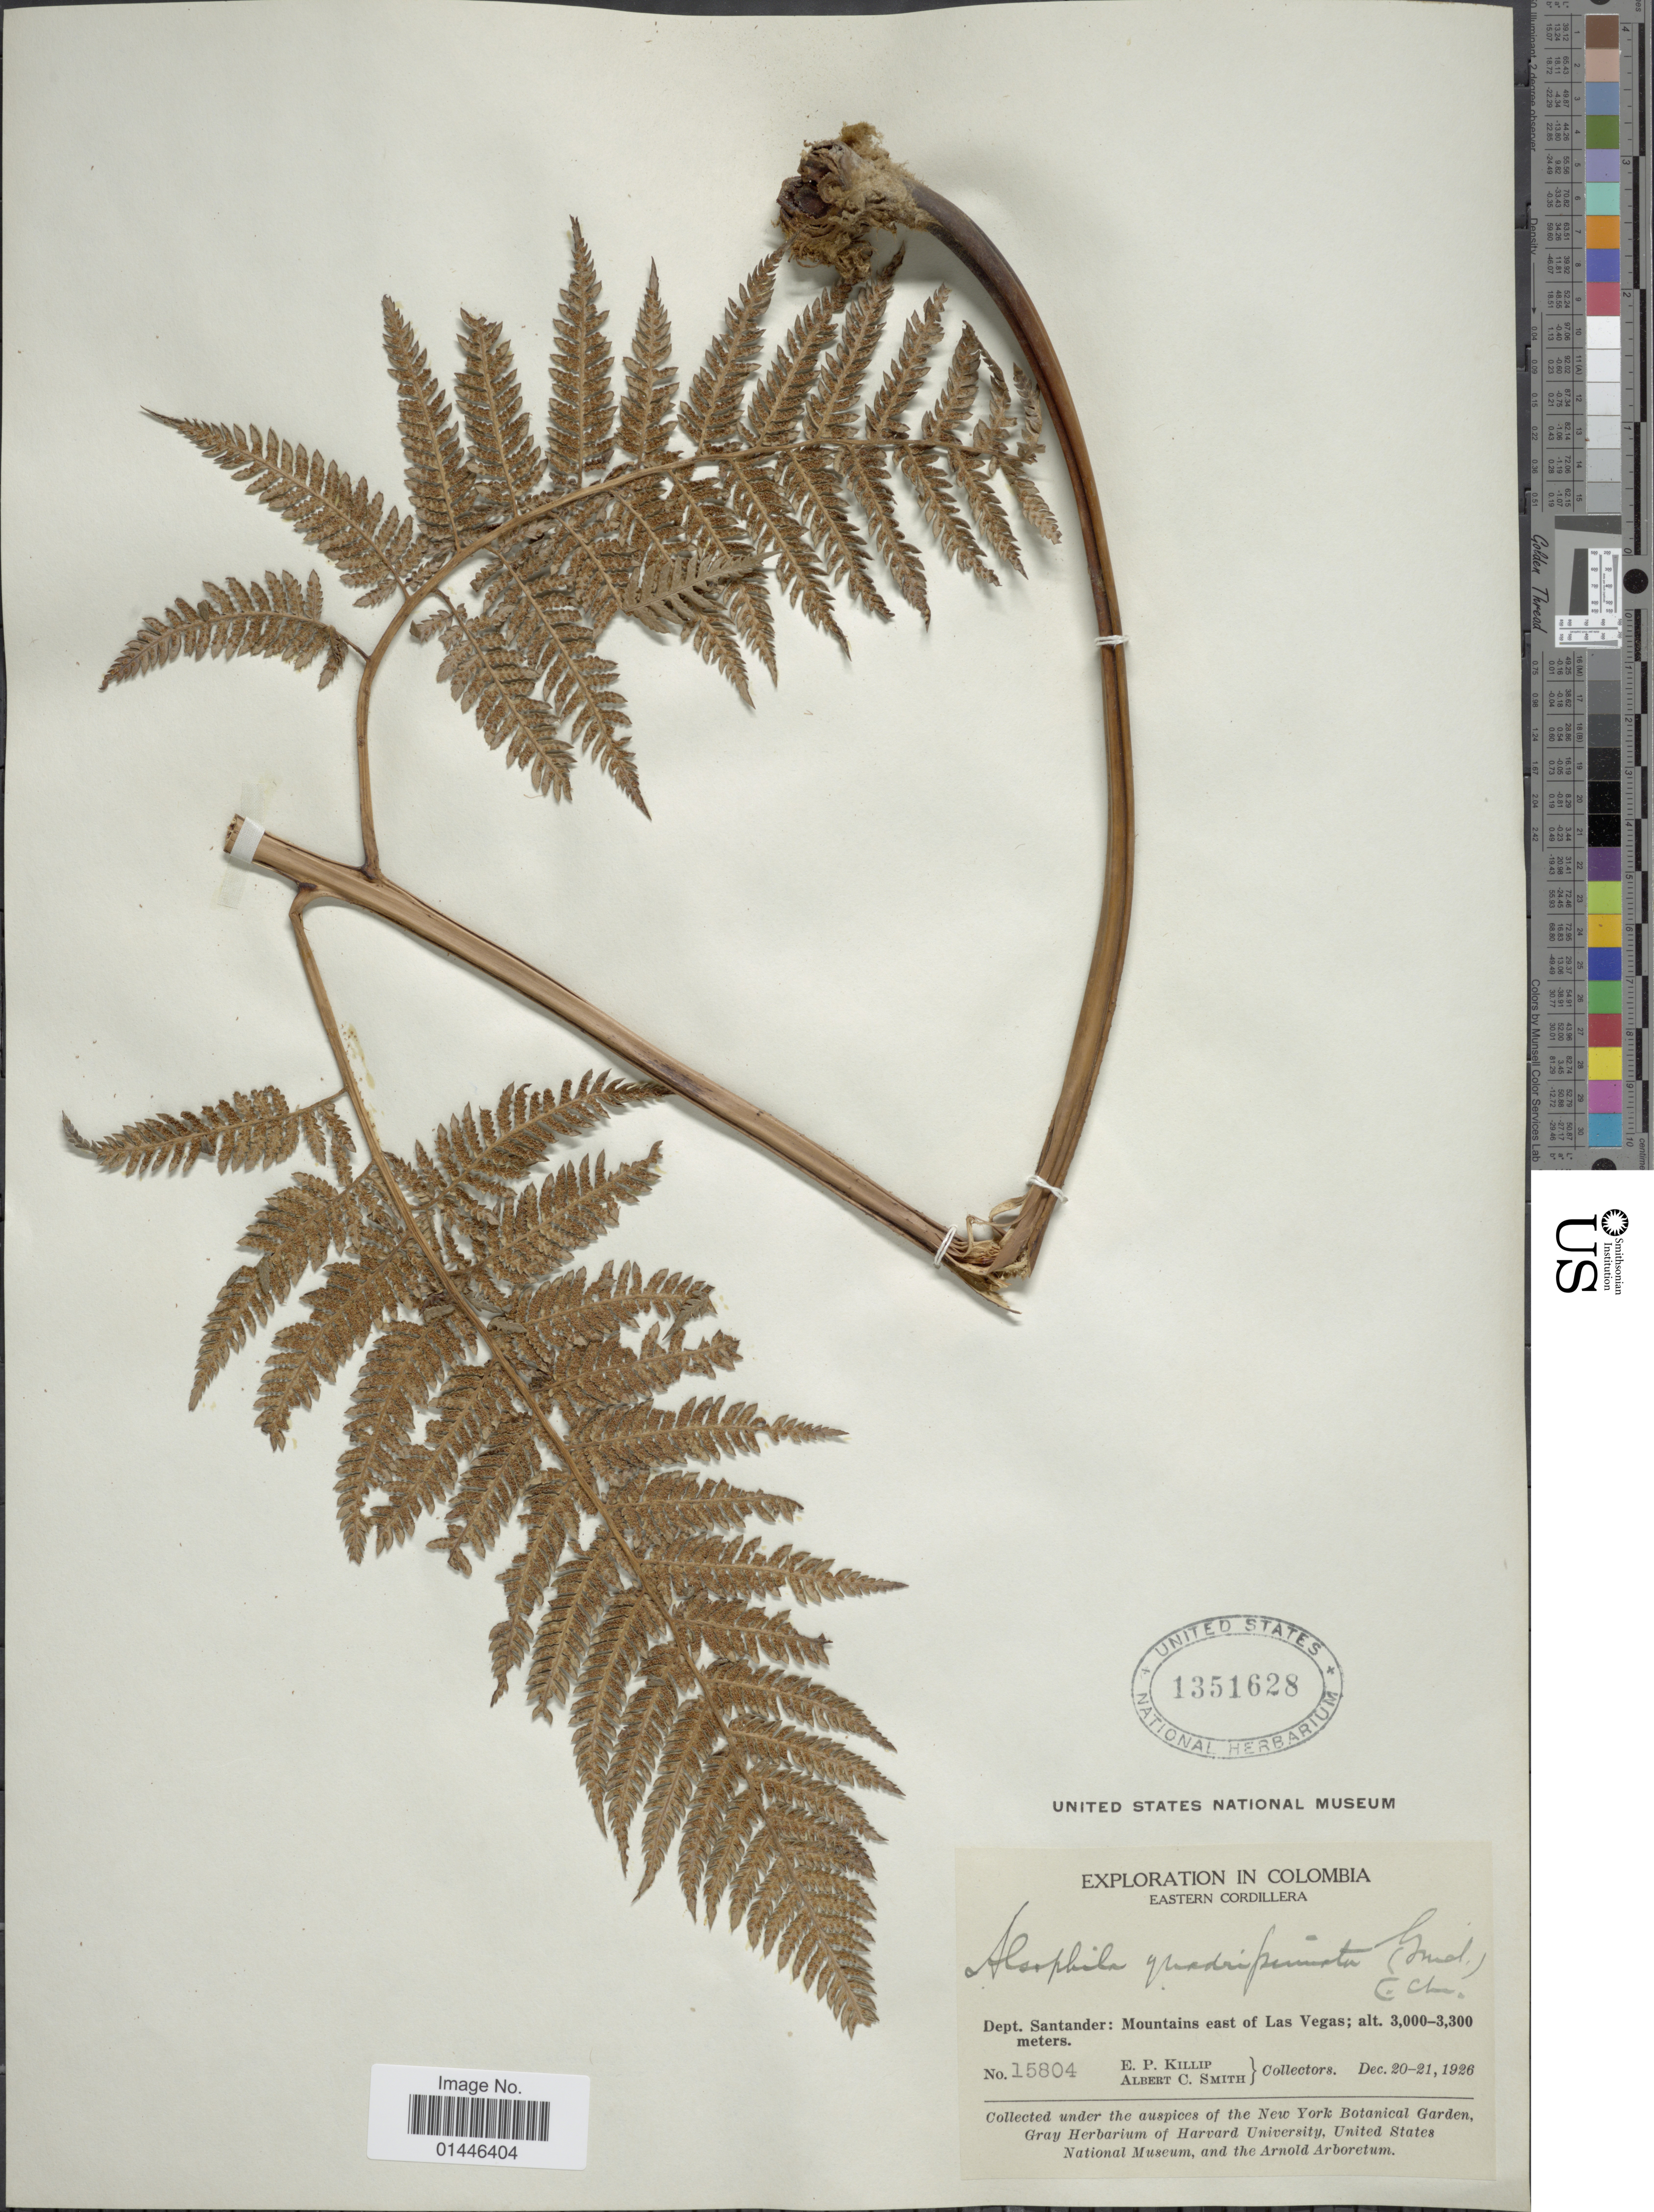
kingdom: Plantae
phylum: Tracheophyta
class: Polypodiopsida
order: Cyatheales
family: Dicksoniaceae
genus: Lophosoria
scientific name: Lophosoria quadripinnata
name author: (J.F. Gmel.) C. Chr.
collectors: E. P. Killip & A. C. Smith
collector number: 15804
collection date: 1926-12-20/1926-12-21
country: Colombia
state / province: Santander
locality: Eastern Cordillera. Mountains east of Las Vegas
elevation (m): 3000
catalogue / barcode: US 1351628